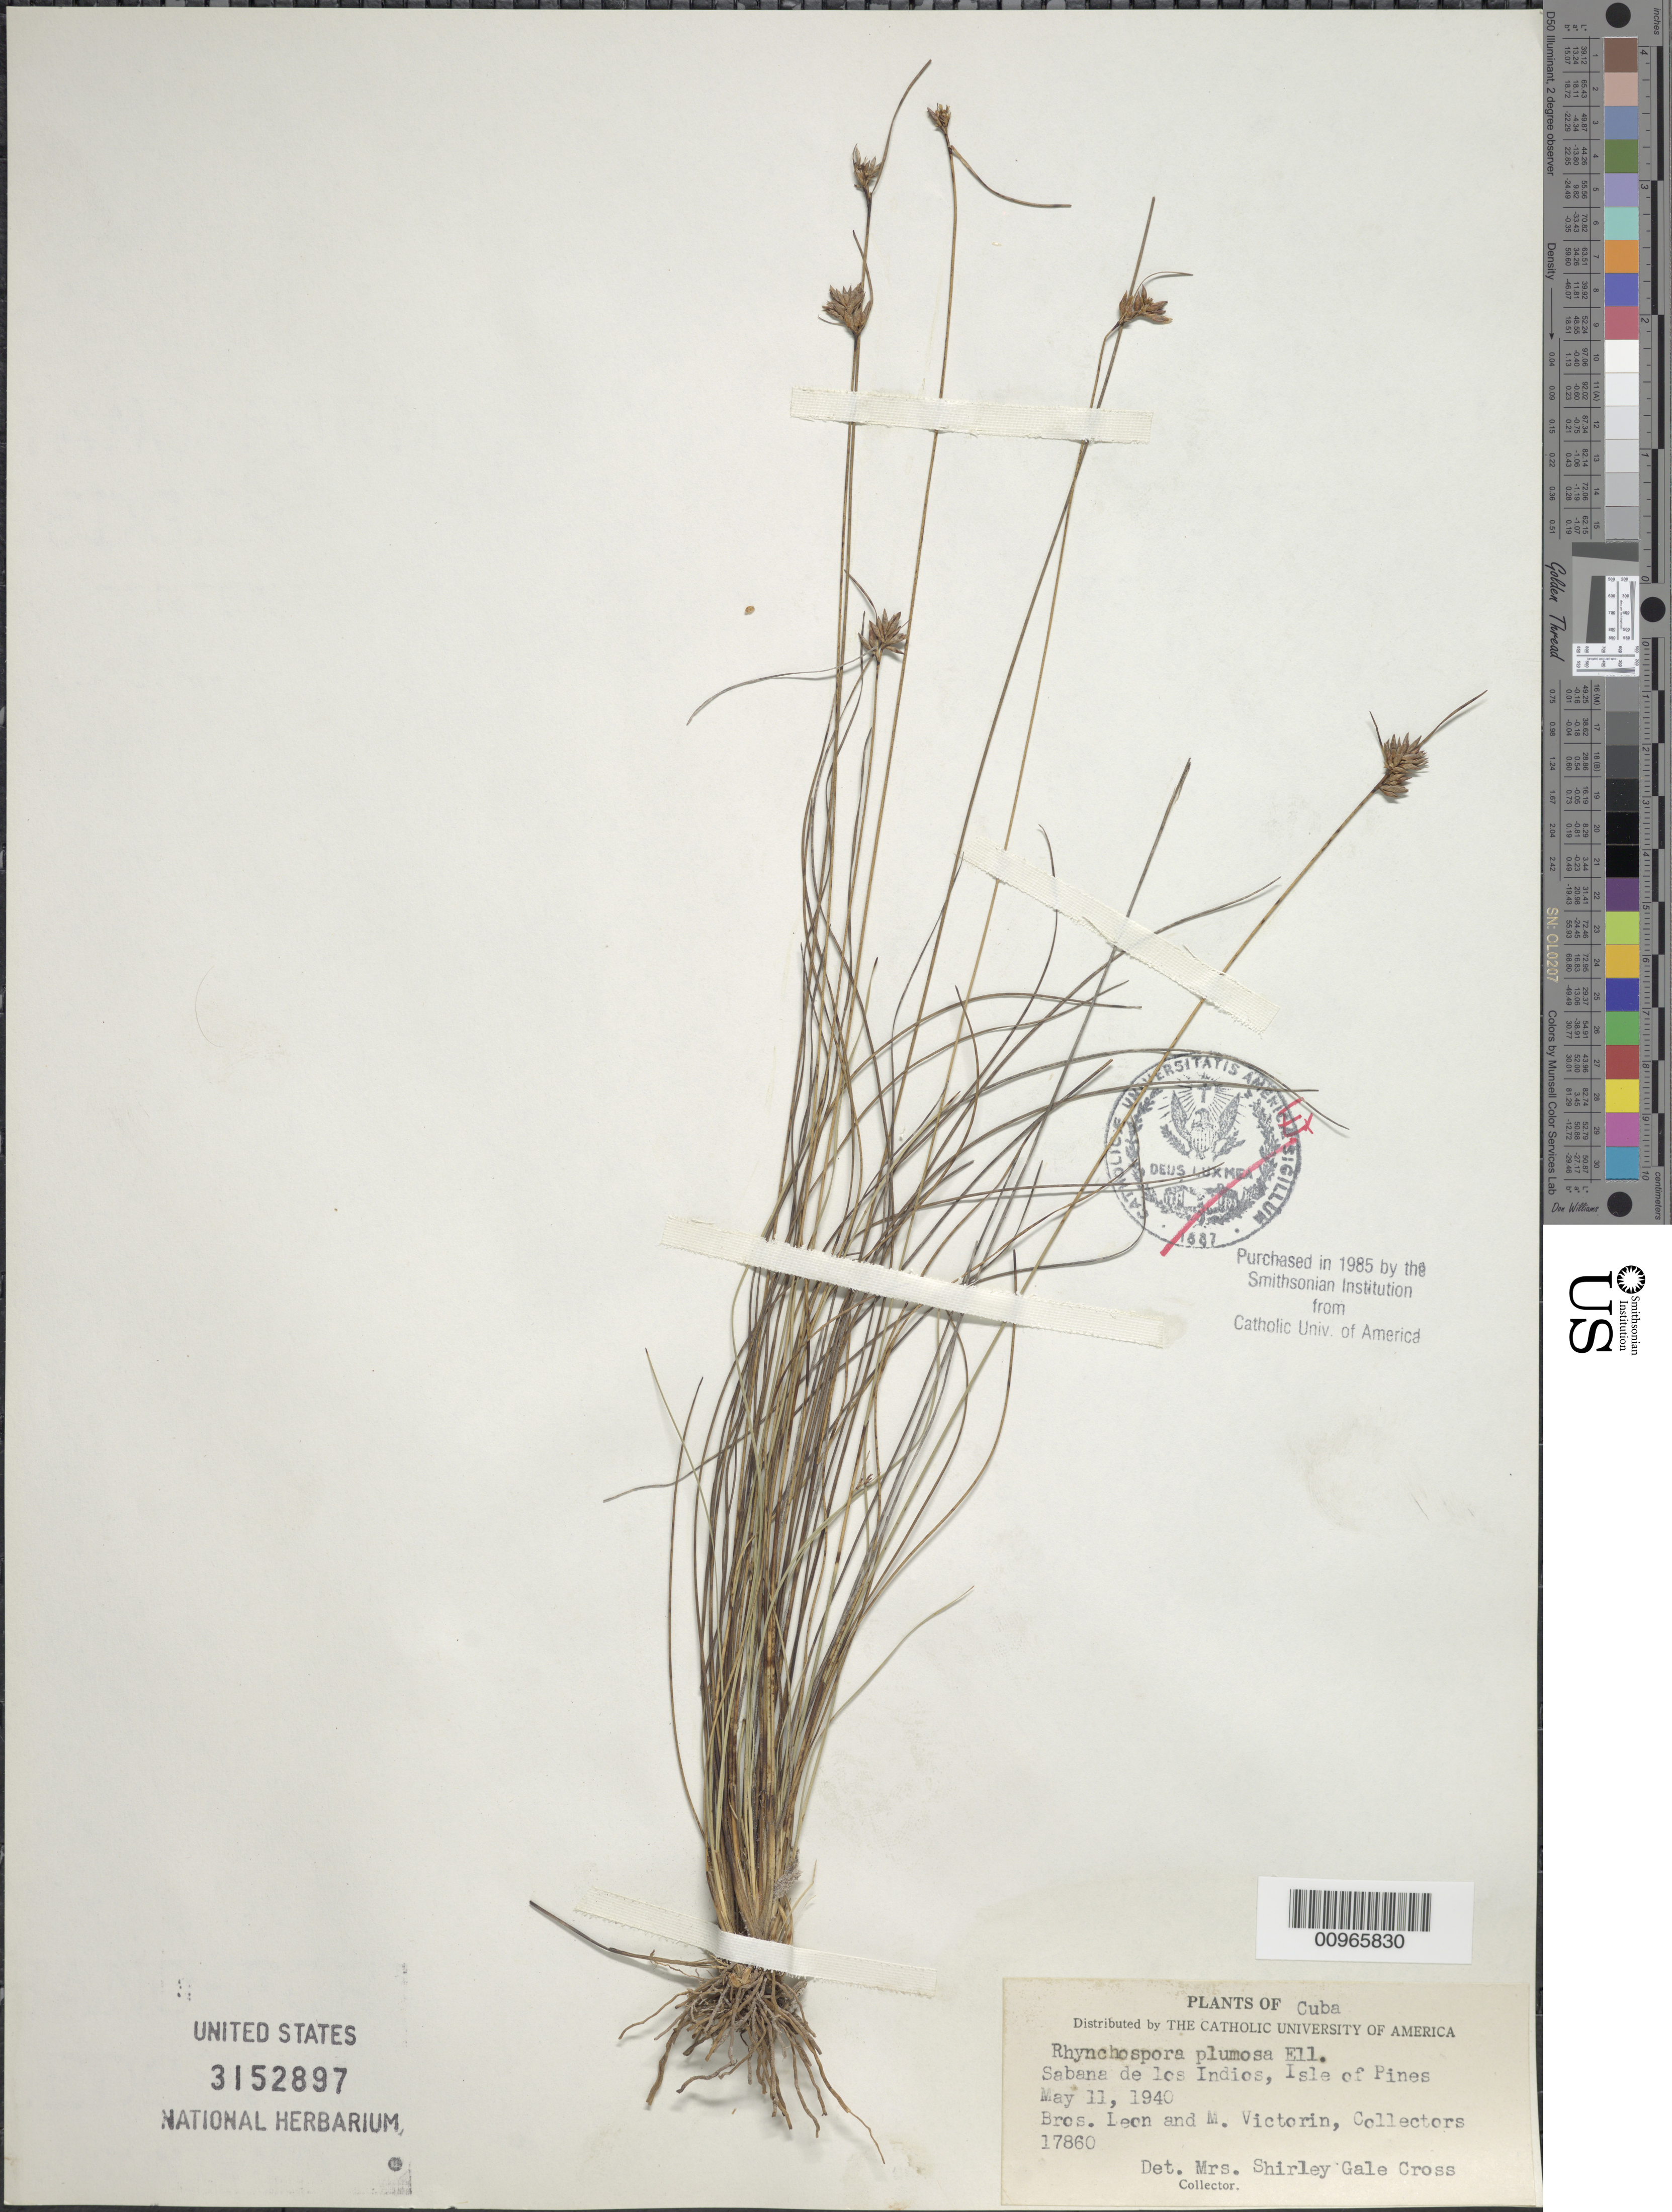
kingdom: Plantae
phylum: Tracheophyta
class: Liliopsida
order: Poales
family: Cyperaceae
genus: Rhynchospora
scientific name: Rhynchospora plumosa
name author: Elliott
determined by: Gale, S.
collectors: Bro. León & F. Victorin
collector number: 17860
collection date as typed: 11 May 1940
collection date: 1940-05-11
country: Cuba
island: Isla de la Juventud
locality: Sabana de Los Indios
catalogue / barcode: US 3152897